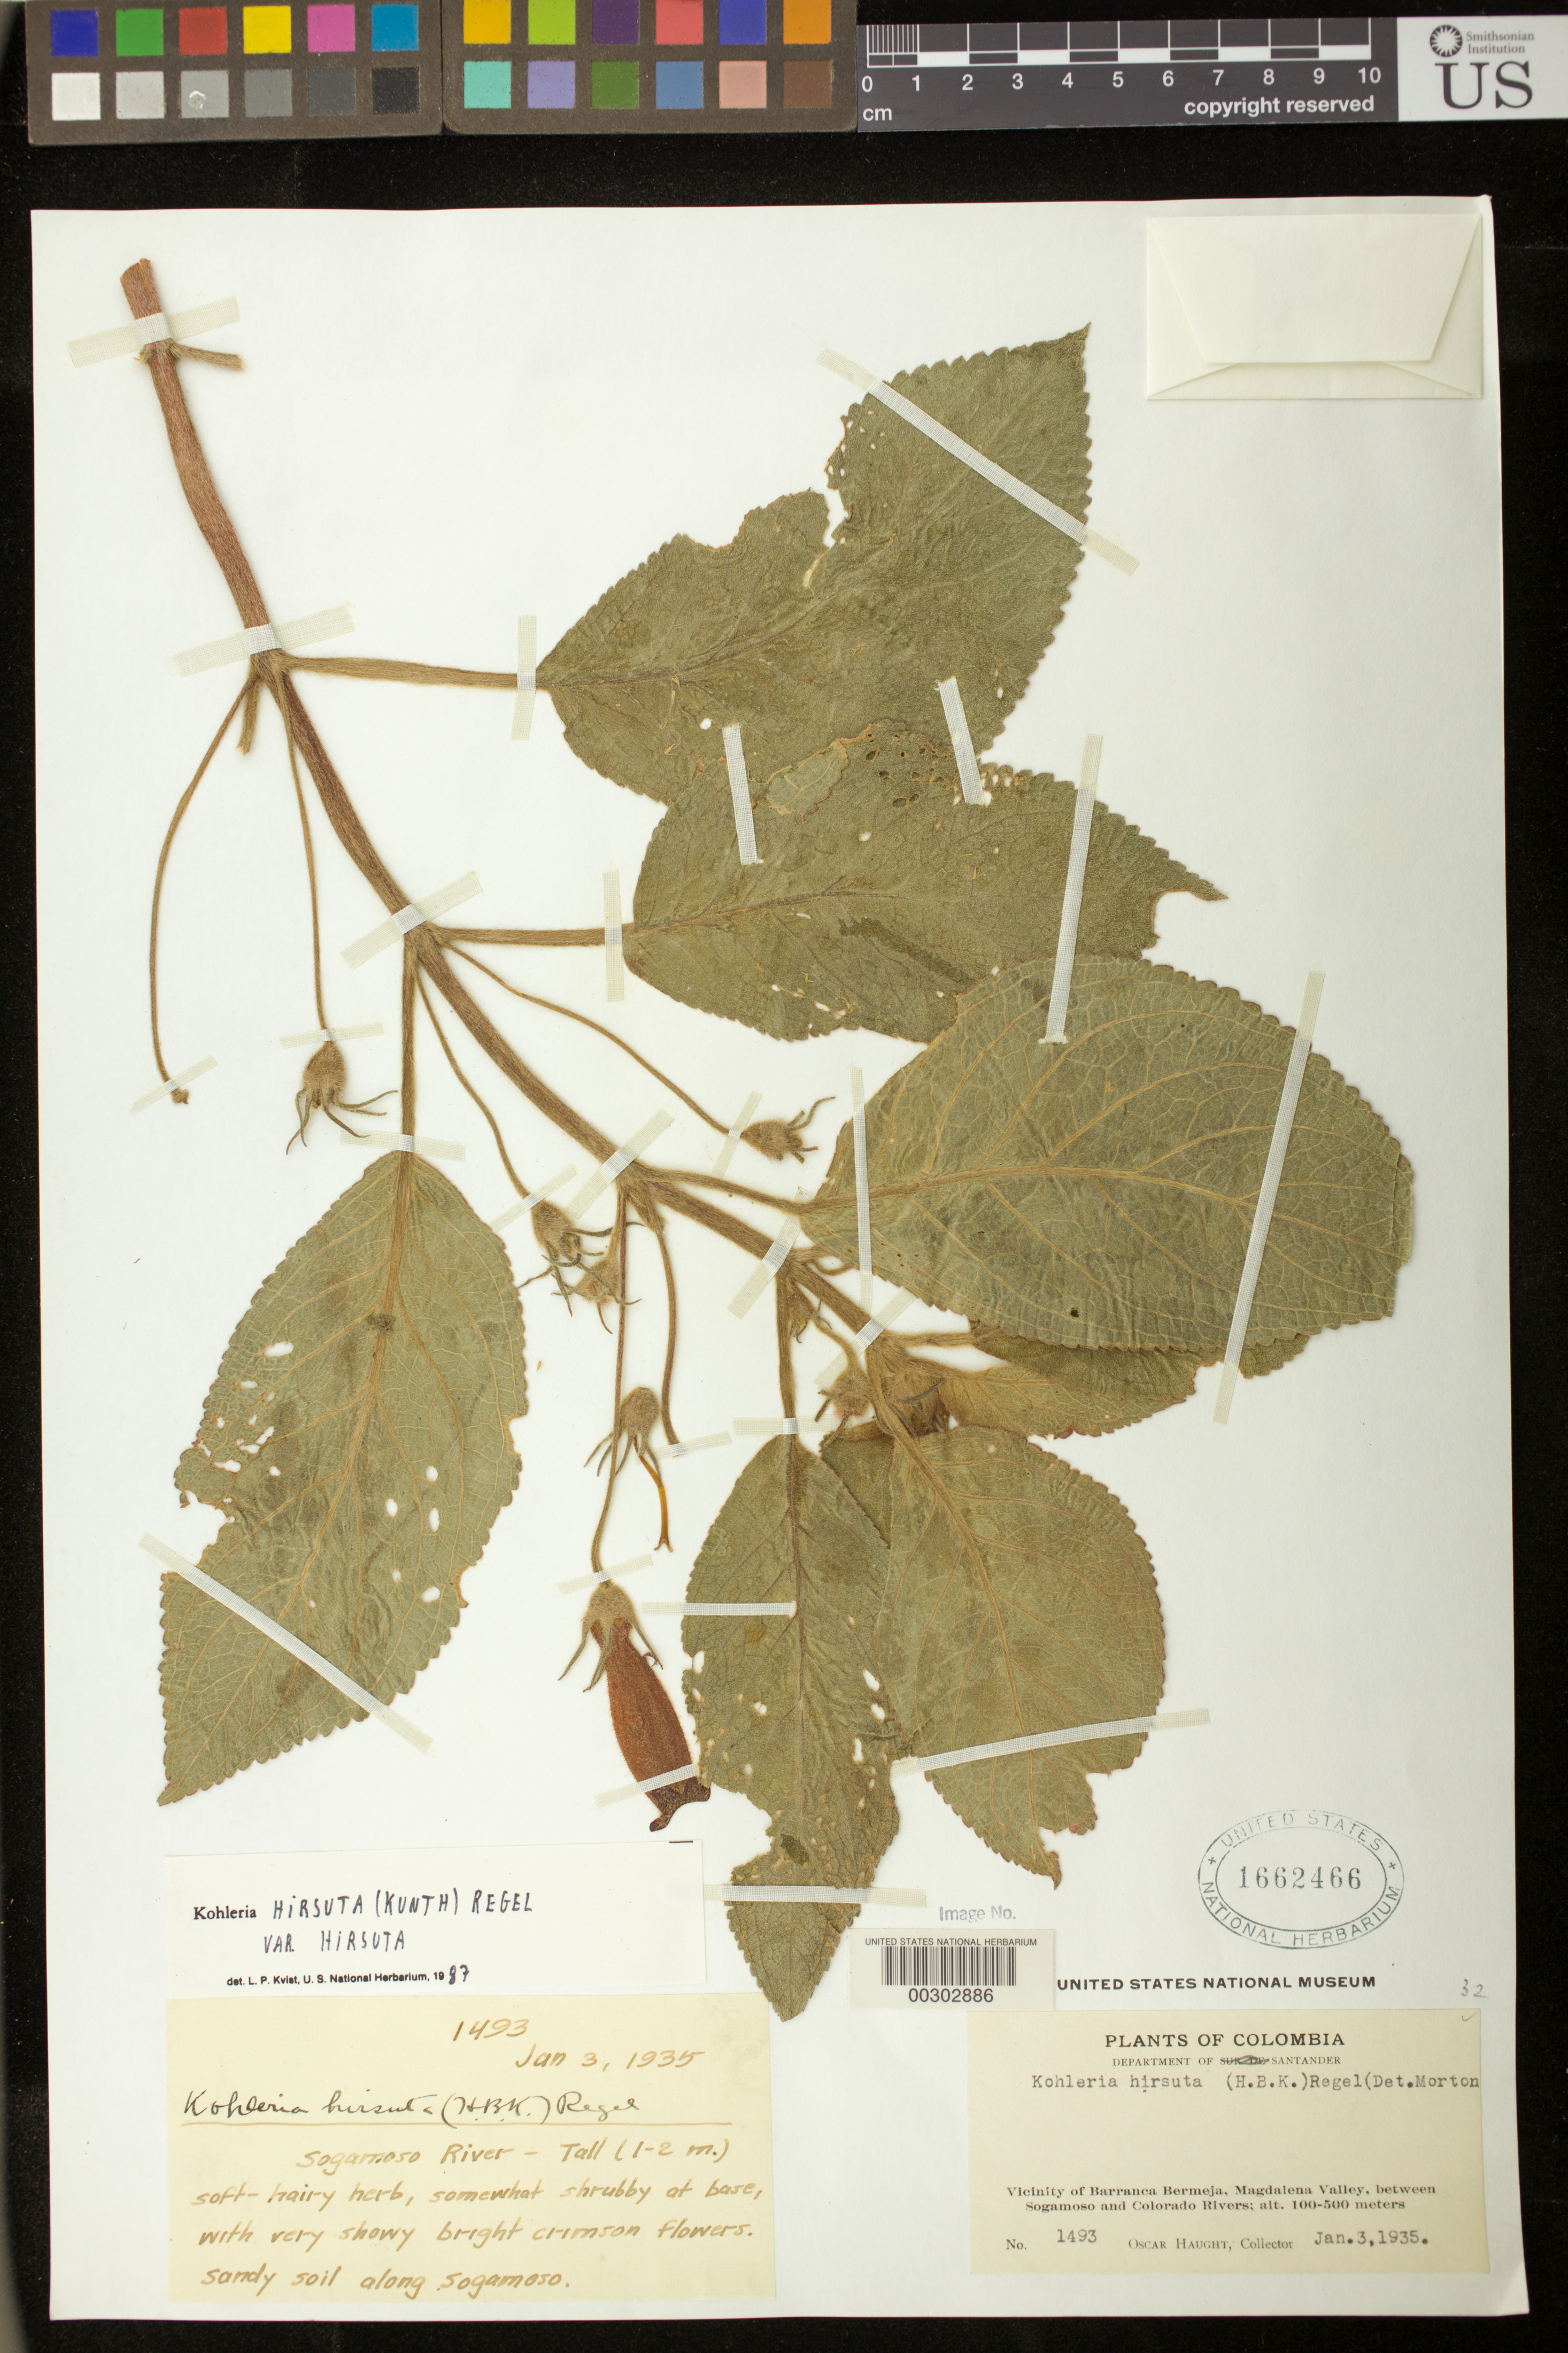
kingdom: Plantae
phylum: Tracheophyta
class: Magnoliopsida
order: Lamiales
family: Gesneriaceae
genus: Kohleria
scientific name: Kohleria hirsuta var. hirsuta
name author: (Kunth) Regel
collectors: O. L. Haught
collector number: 1493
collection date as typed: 03 Jan 1935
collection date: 1935-01-03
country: Colombia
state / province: Santander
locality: Sogamoso River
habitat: Sandy soil along river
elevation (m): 100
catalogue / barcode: US 1662466